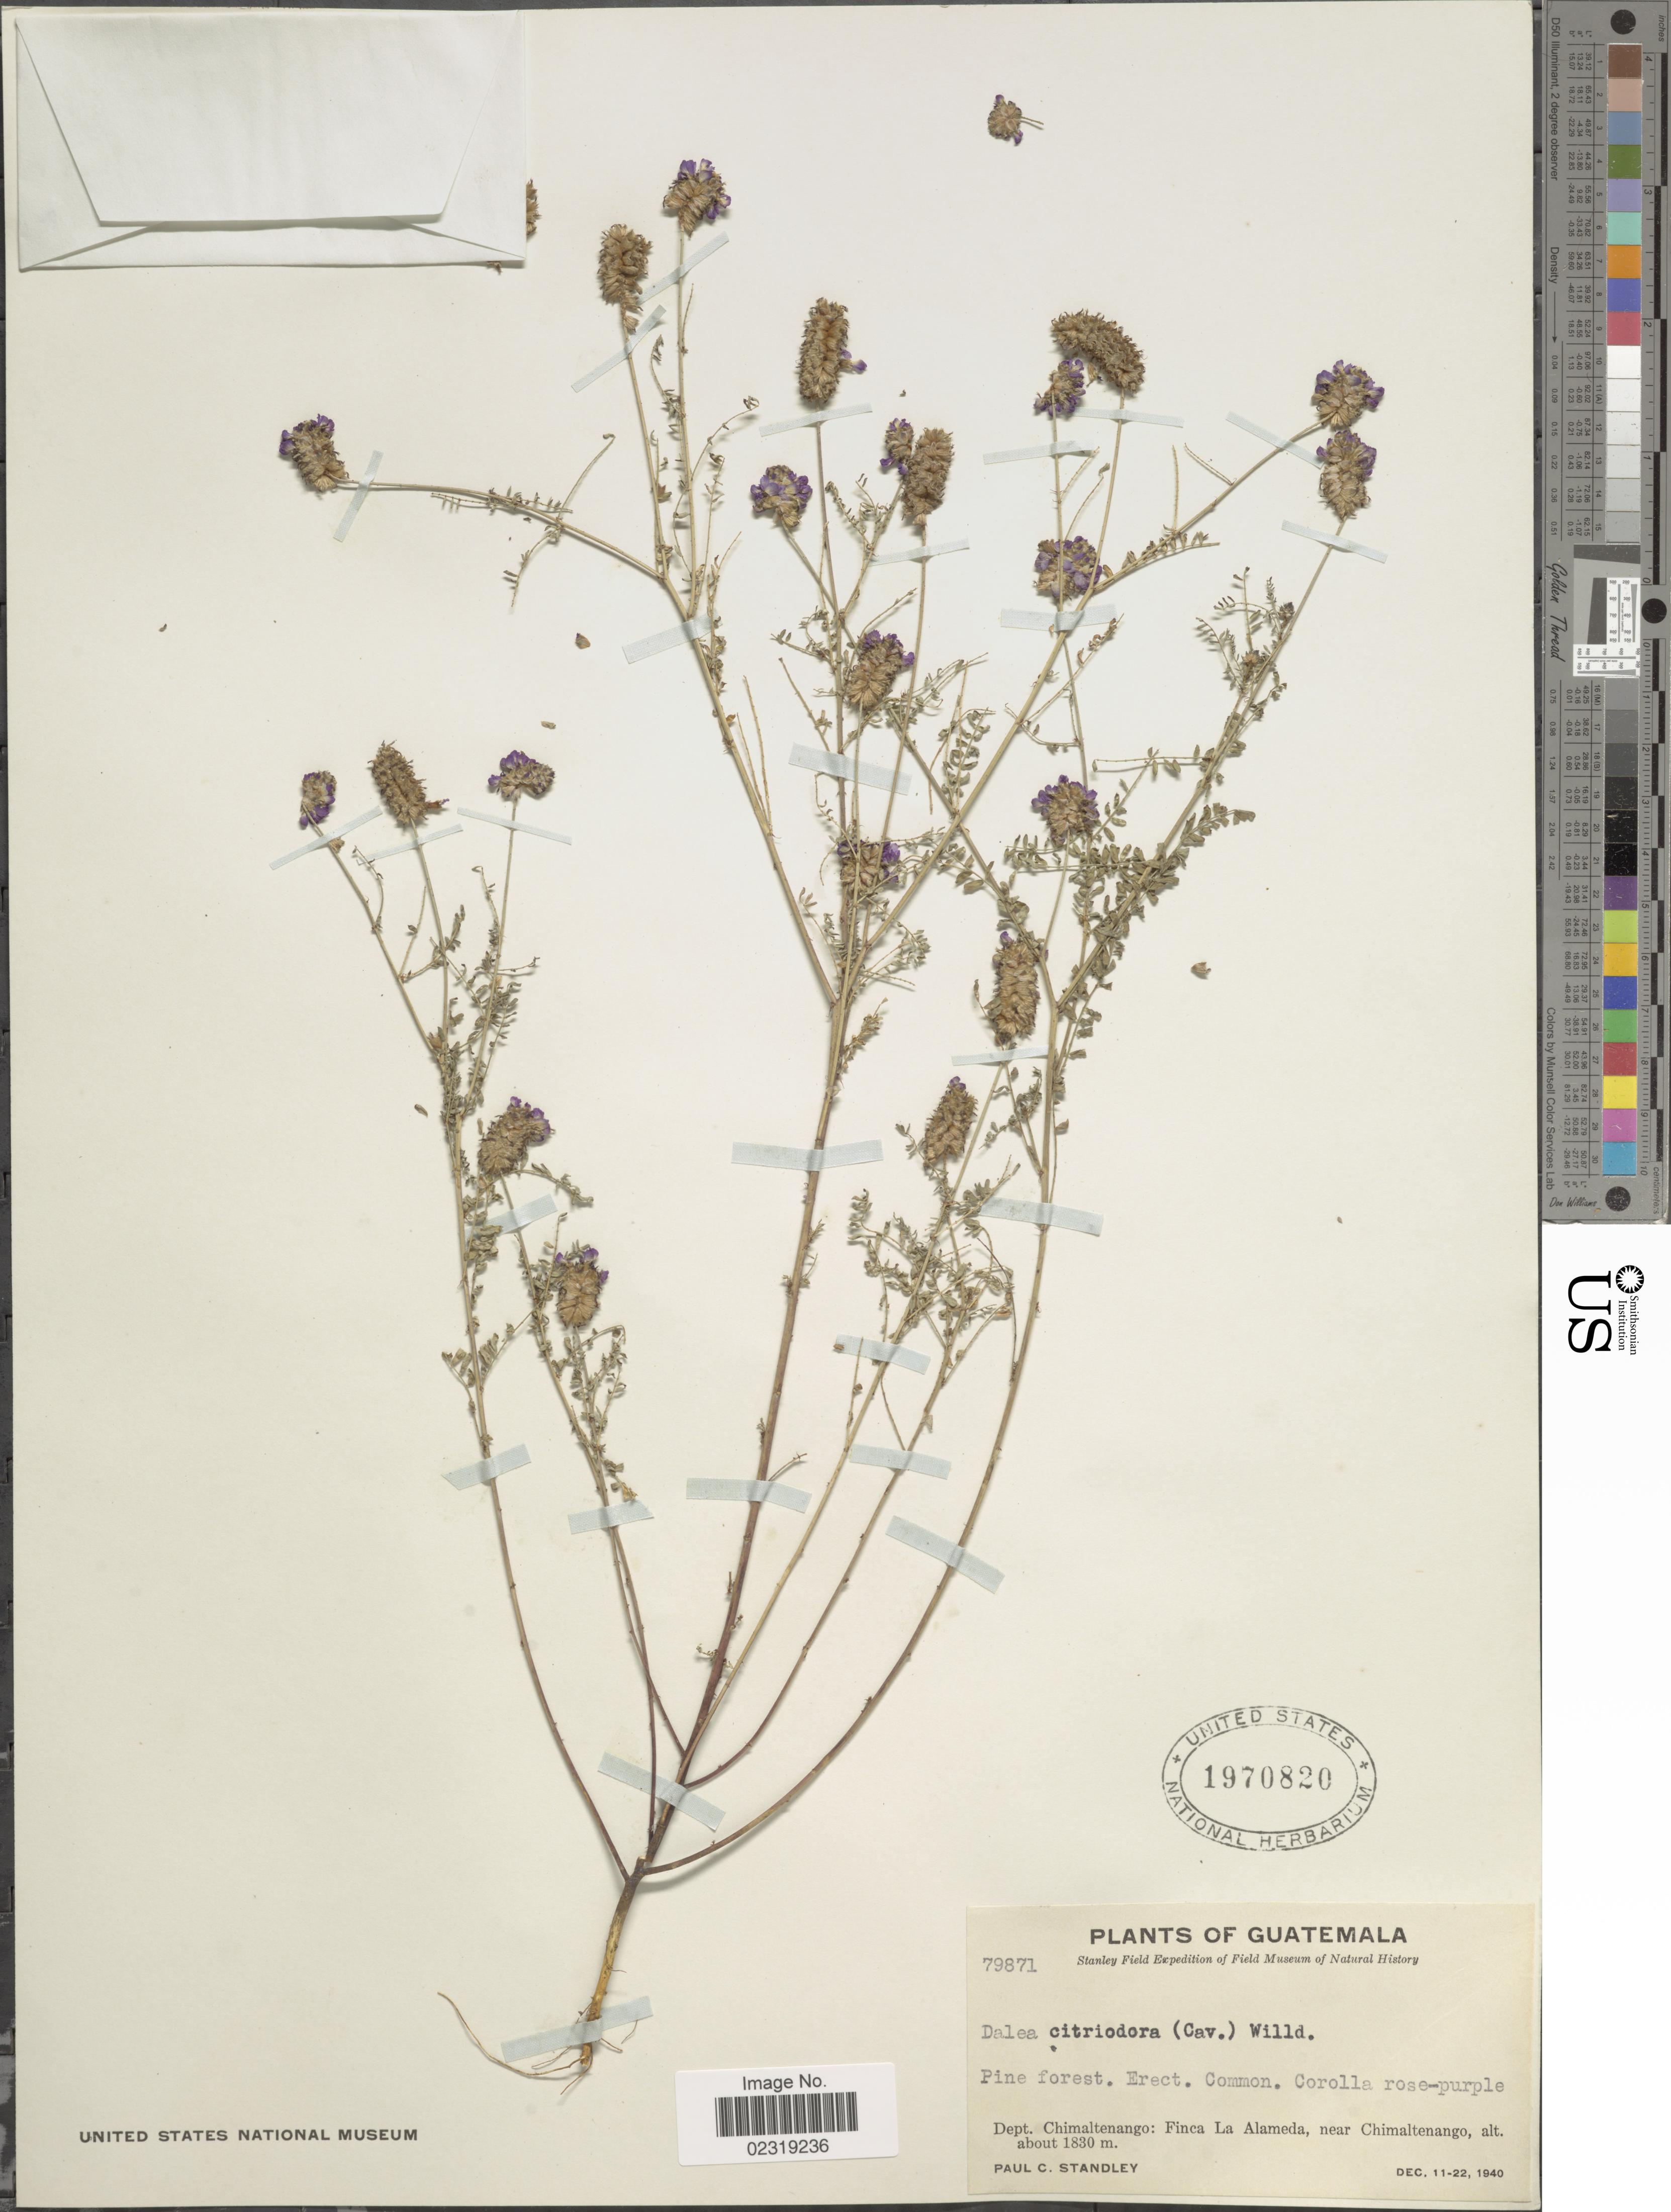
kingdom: Plantae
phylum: Tracheophyta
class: Magnoliopsida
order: Fabales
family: Fabaceae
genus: Dalea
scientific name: Dalea foliolosa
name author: (Aiton) Barneby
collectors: P. C. Standley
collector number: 79871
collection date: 1940-12-11/1940-12-22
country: Guatemala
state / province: Chimaltenango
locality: Dept. Chimaltenango: Finca La Alameda, near Chimaltenango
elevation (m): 1830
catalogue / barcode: US 1970820